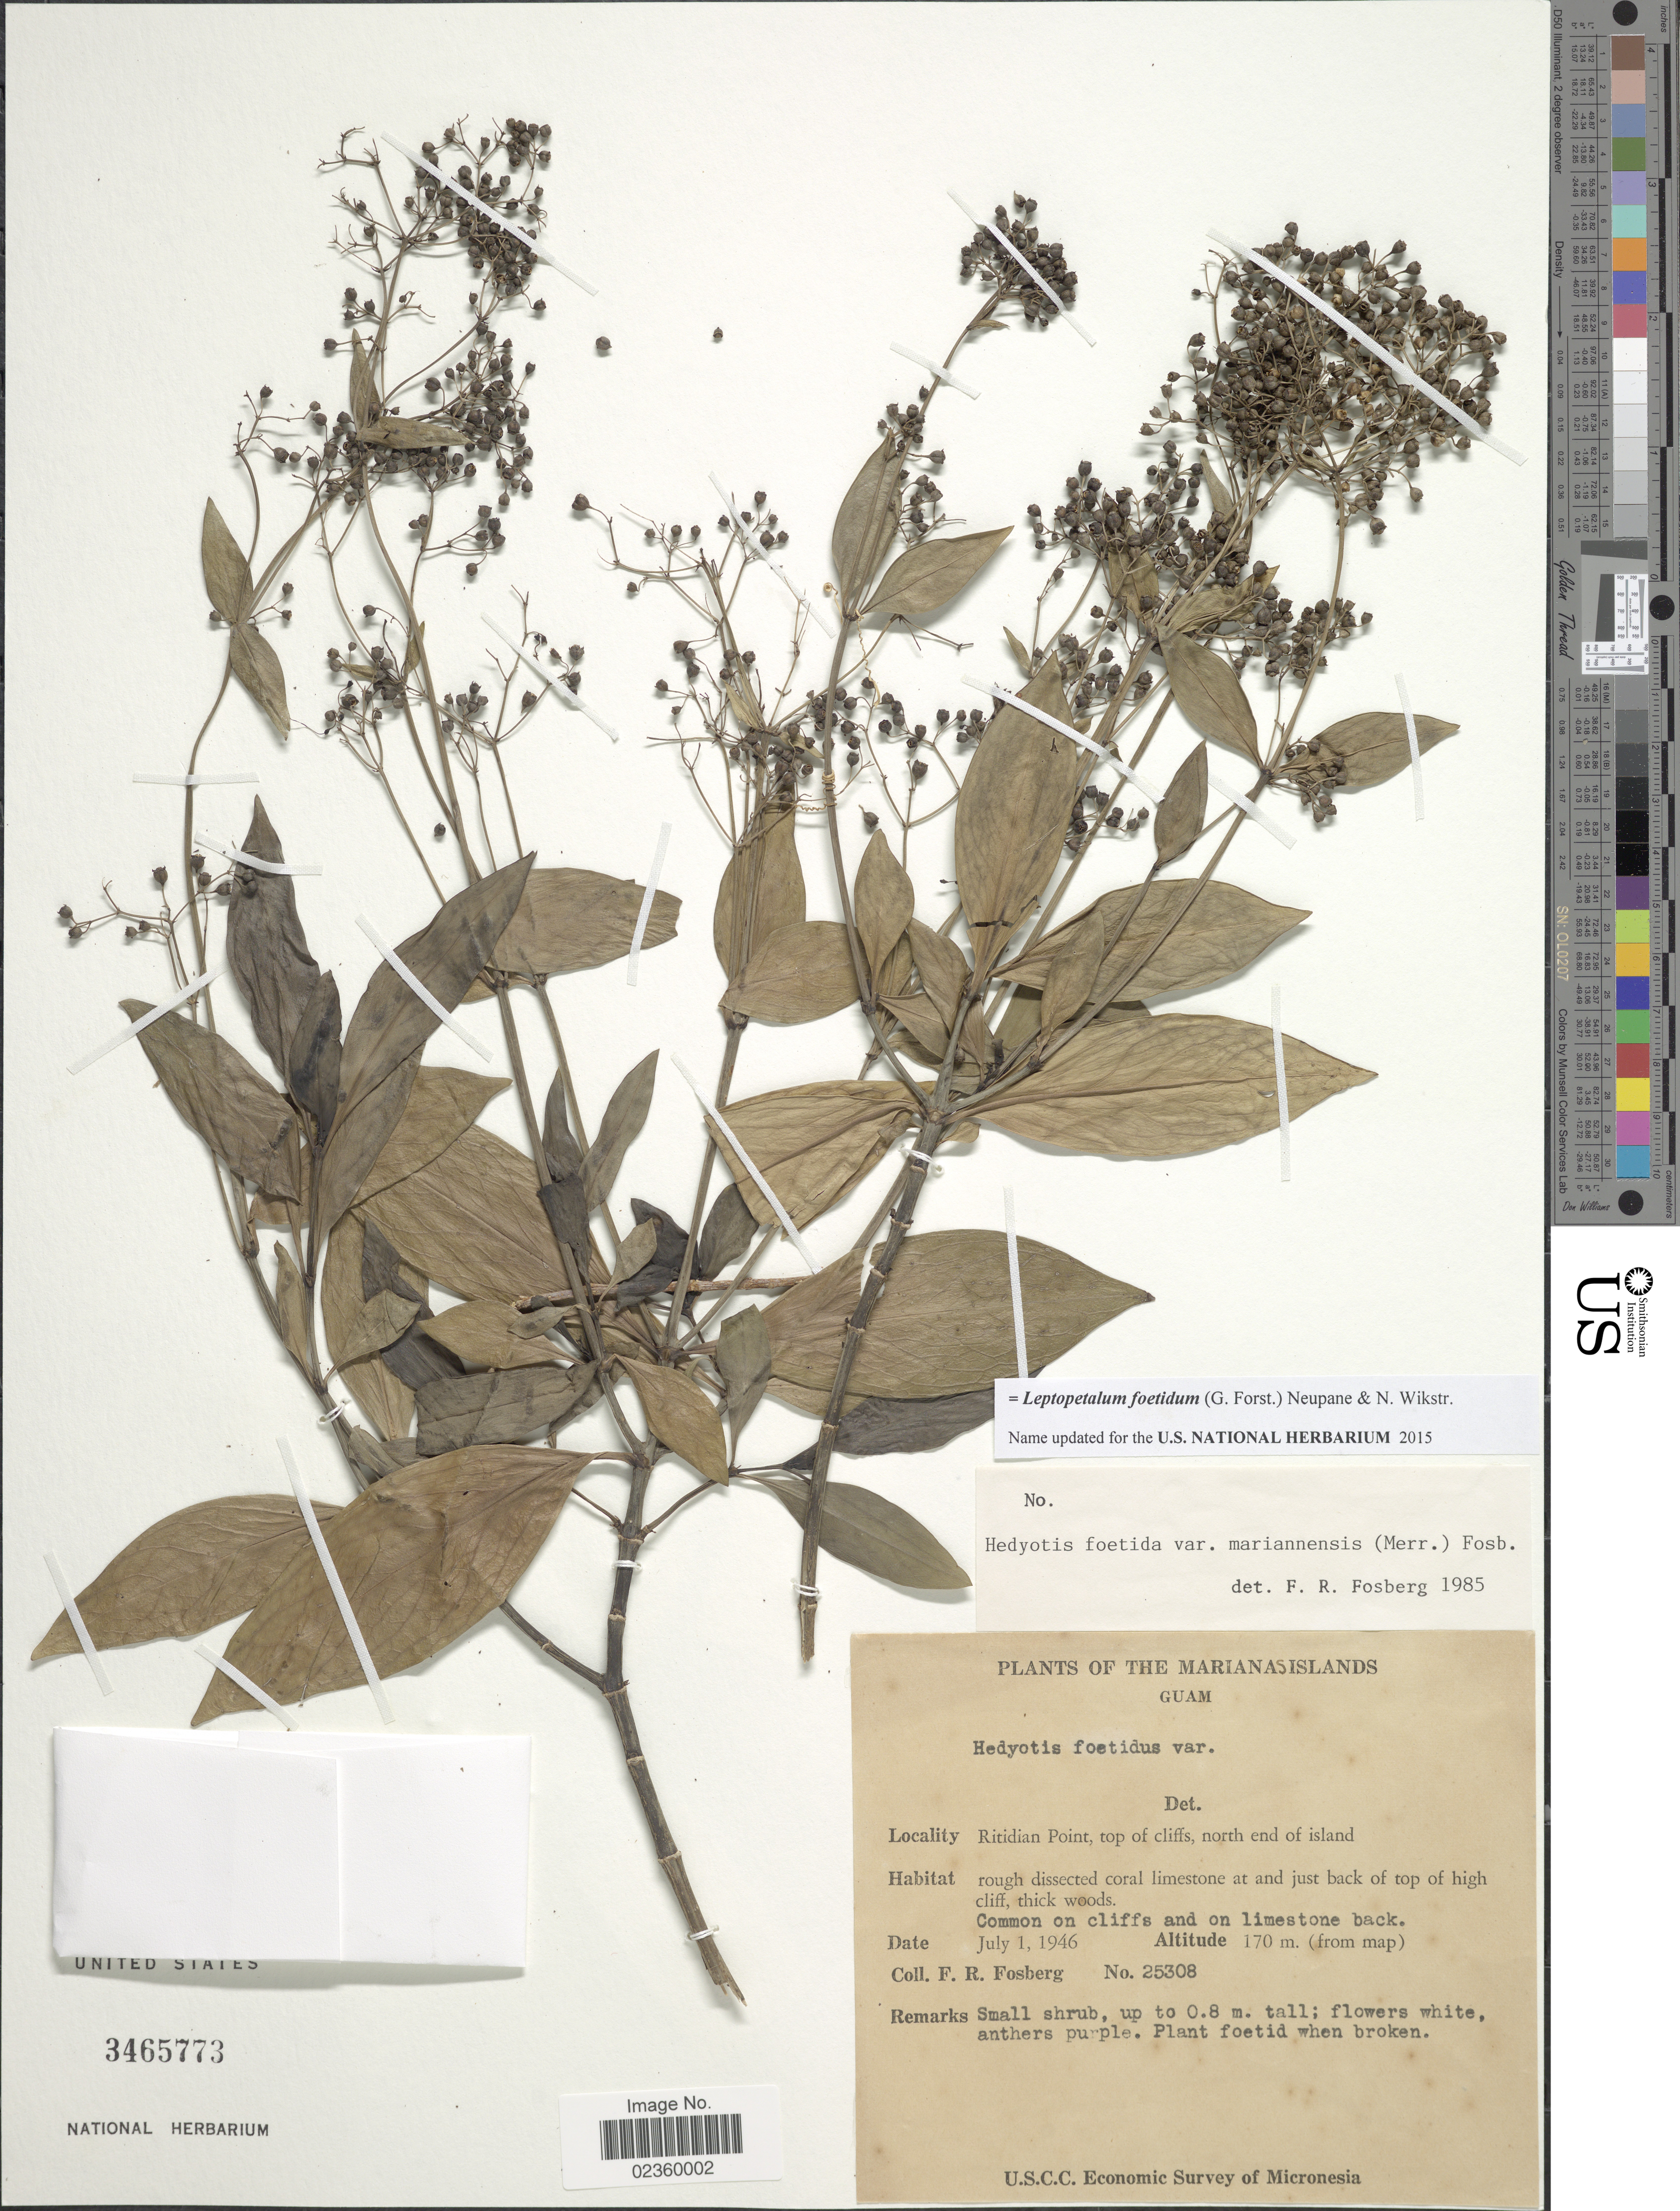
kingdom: Plantae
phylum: Tracheophyta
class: Magnoliopsida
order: Gentianales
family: Rubiaceae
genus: Leptopetalum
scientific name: Leptopetalum foetidum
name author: (G. Forst.) Neupane & N. Wikstr.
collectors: F. R. Fosberg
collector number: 25308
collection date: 1946-07-01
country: Guam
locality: The Marianas Islands. Ritidian Point, north end of island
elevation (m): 170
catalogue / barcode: US 3465773